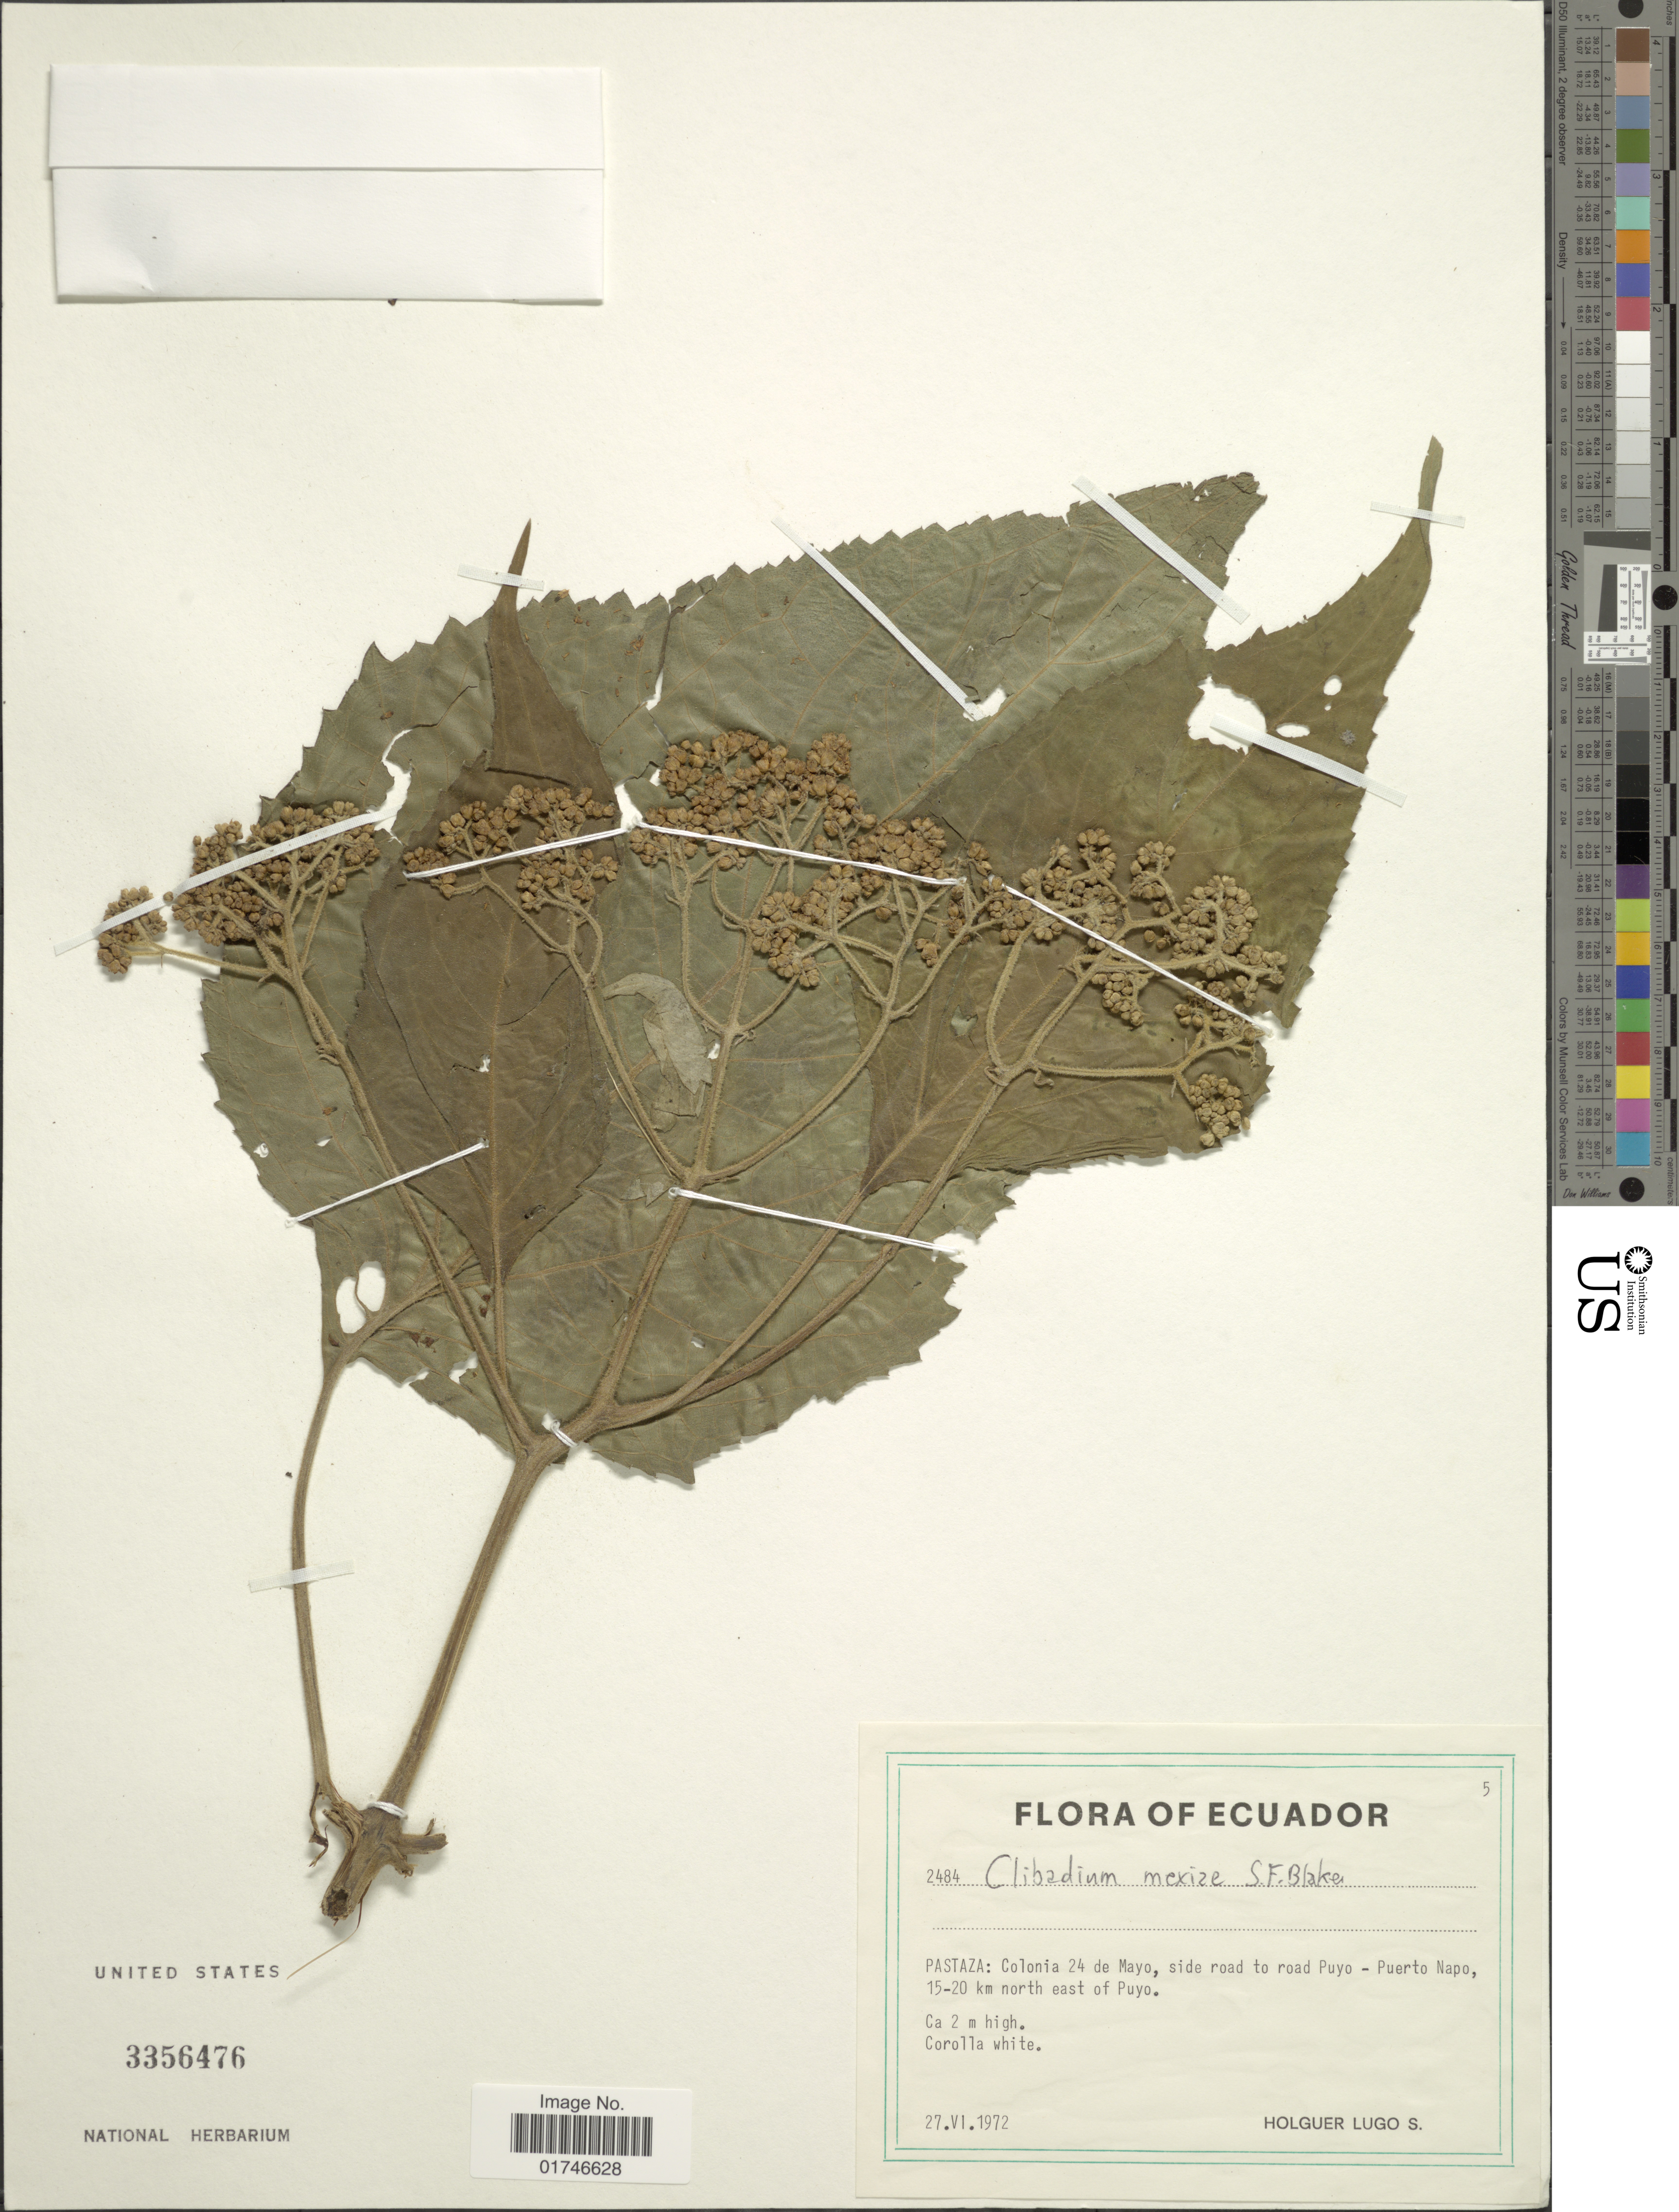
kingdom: Plantae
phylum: Tracheophyta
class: Magnoliopsida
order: Asterales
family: Asteraceae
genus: Clibadium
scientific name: Clibadium mexiae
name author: S.F. Blake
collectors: H. Lugo S.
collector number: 2484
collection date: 1972-06-27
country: Ecuador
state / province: Pastaza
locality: Pastaza: Colonia 24 de Mayo, side road to road Puyo - Puerto Napo 15-20 km northeast of Puyo.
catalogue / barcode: US 3356476